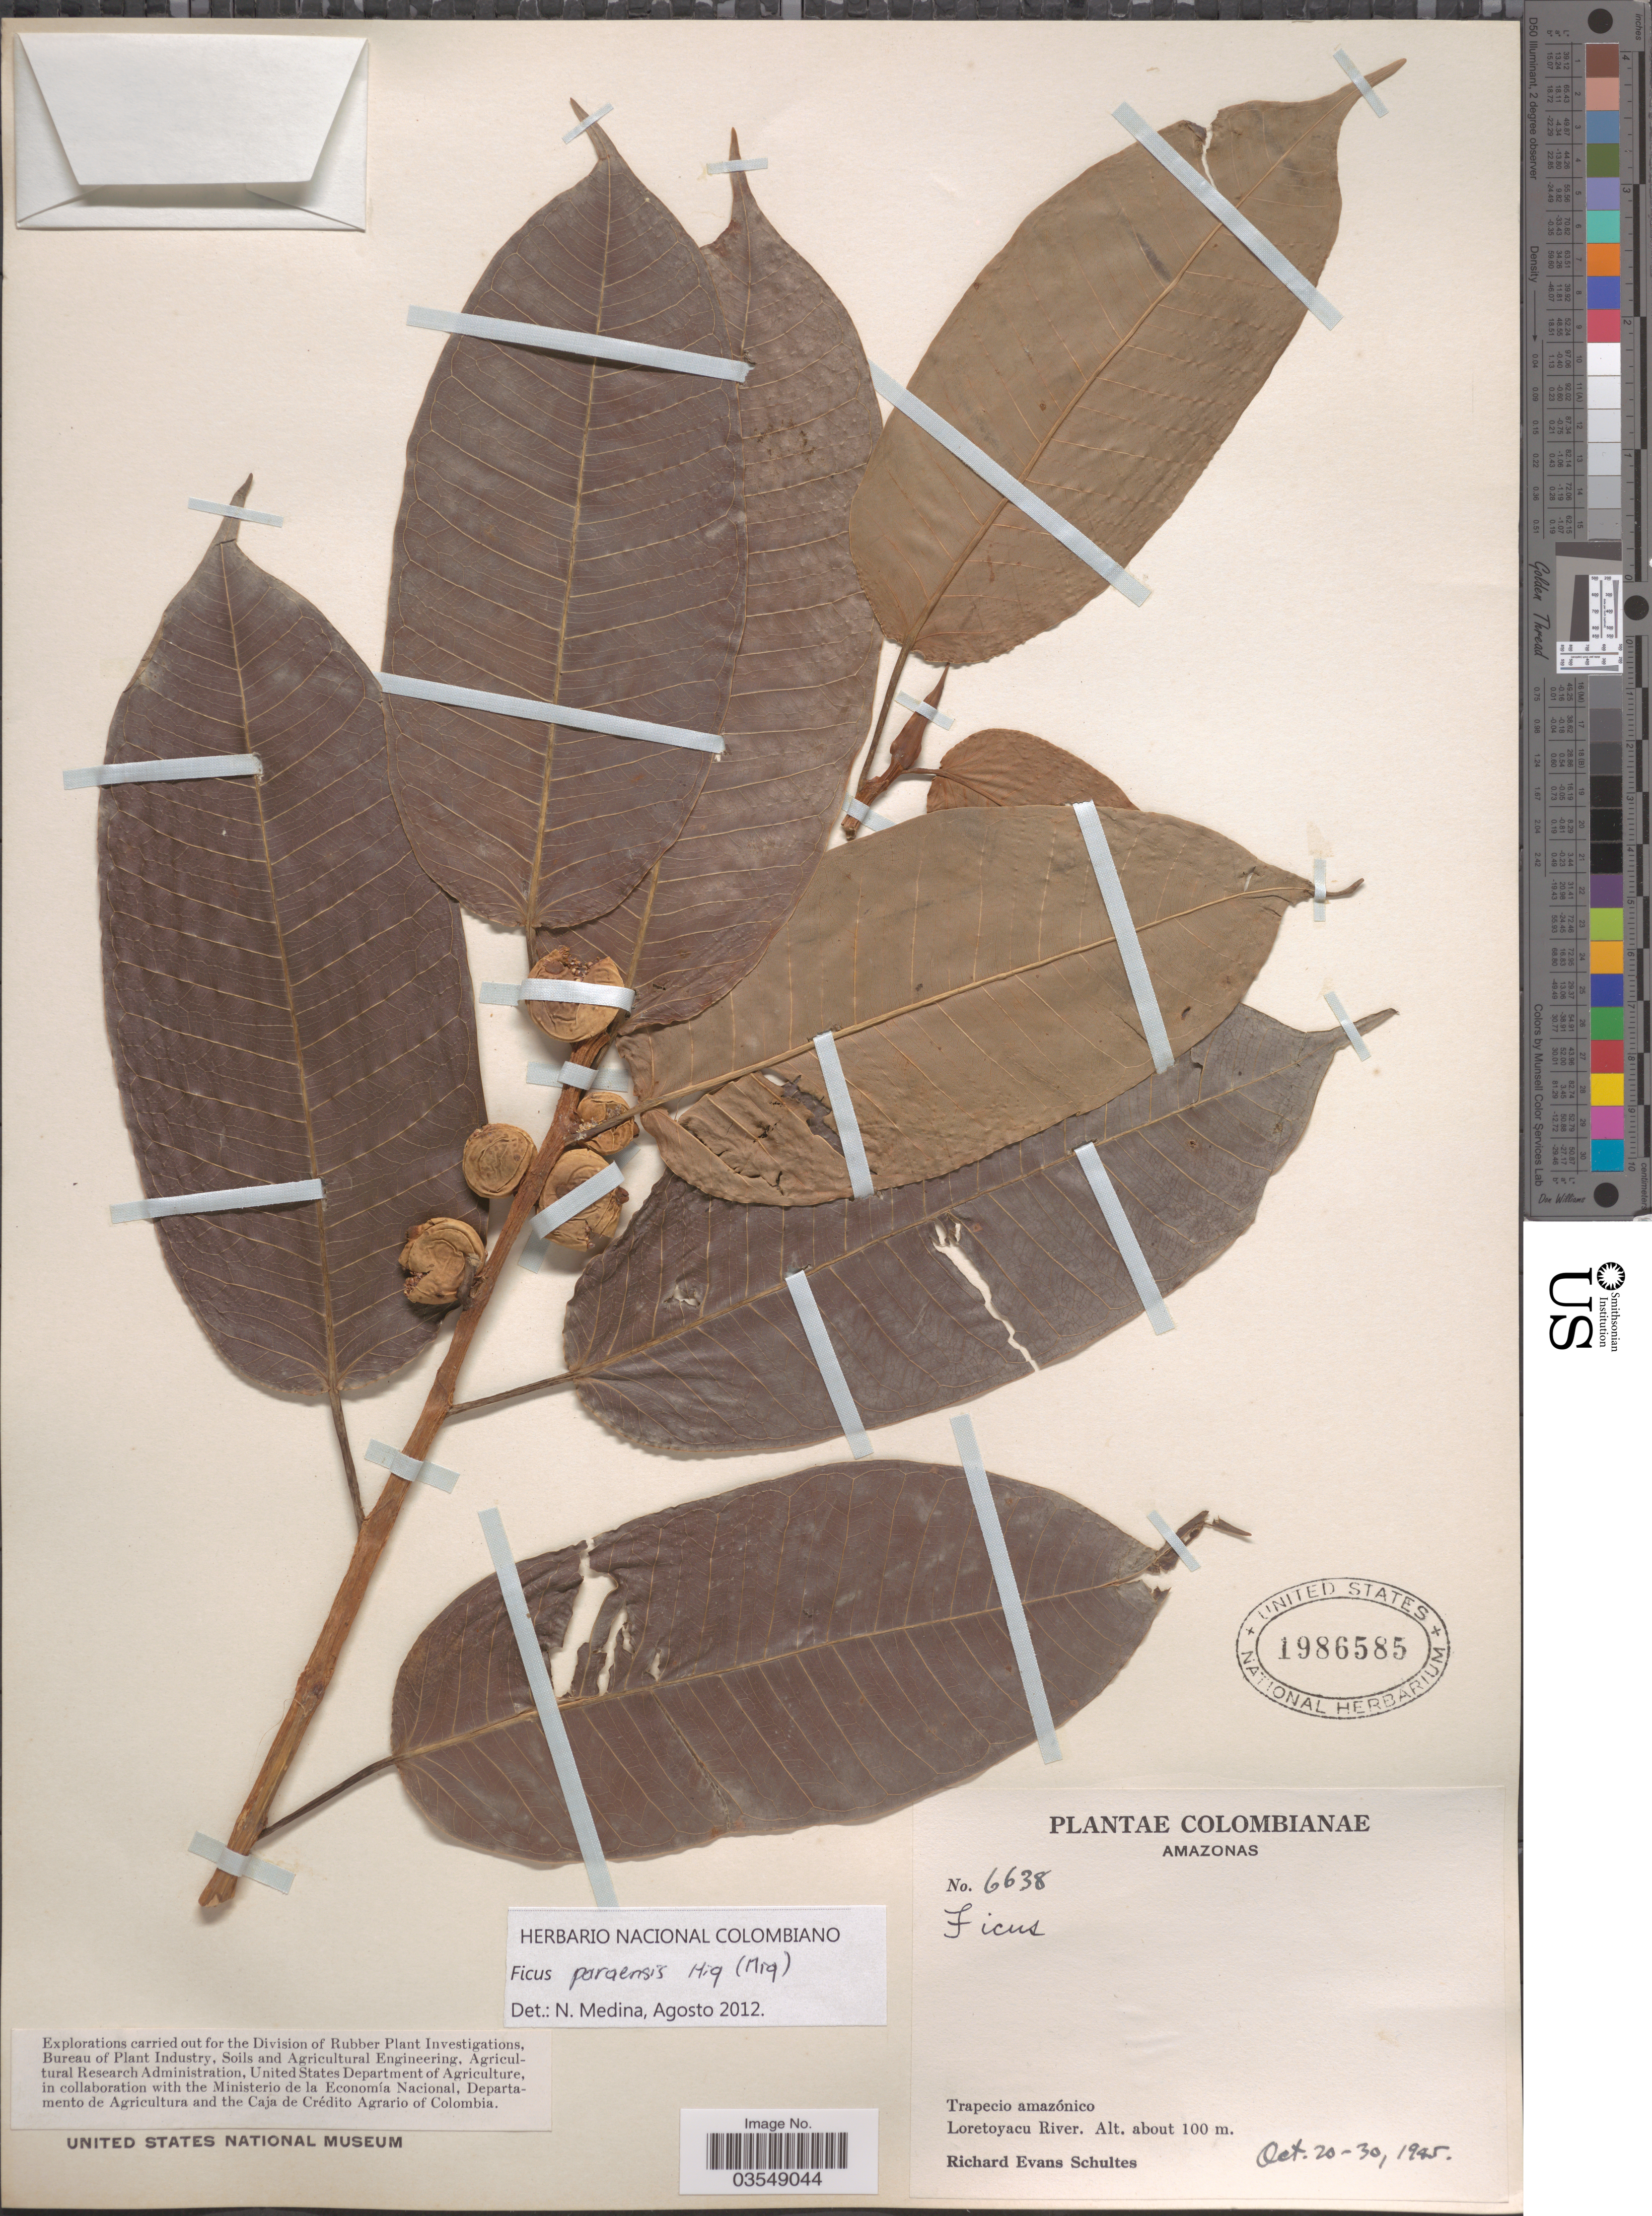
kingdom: Plantae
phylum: Tracheophyta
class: Magnoliopsida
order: Rosales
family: Moraceae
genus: Ficus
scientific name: Ficus paraensis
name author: (Miq.) Miq.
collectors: R. E. Schultes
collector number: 6638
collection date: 1945-10-20/1945-10-30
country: Colombia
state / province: Amazônas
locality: Trapecio amazónico. Loretoyacu River.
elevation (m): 100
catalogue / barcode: US 1986585